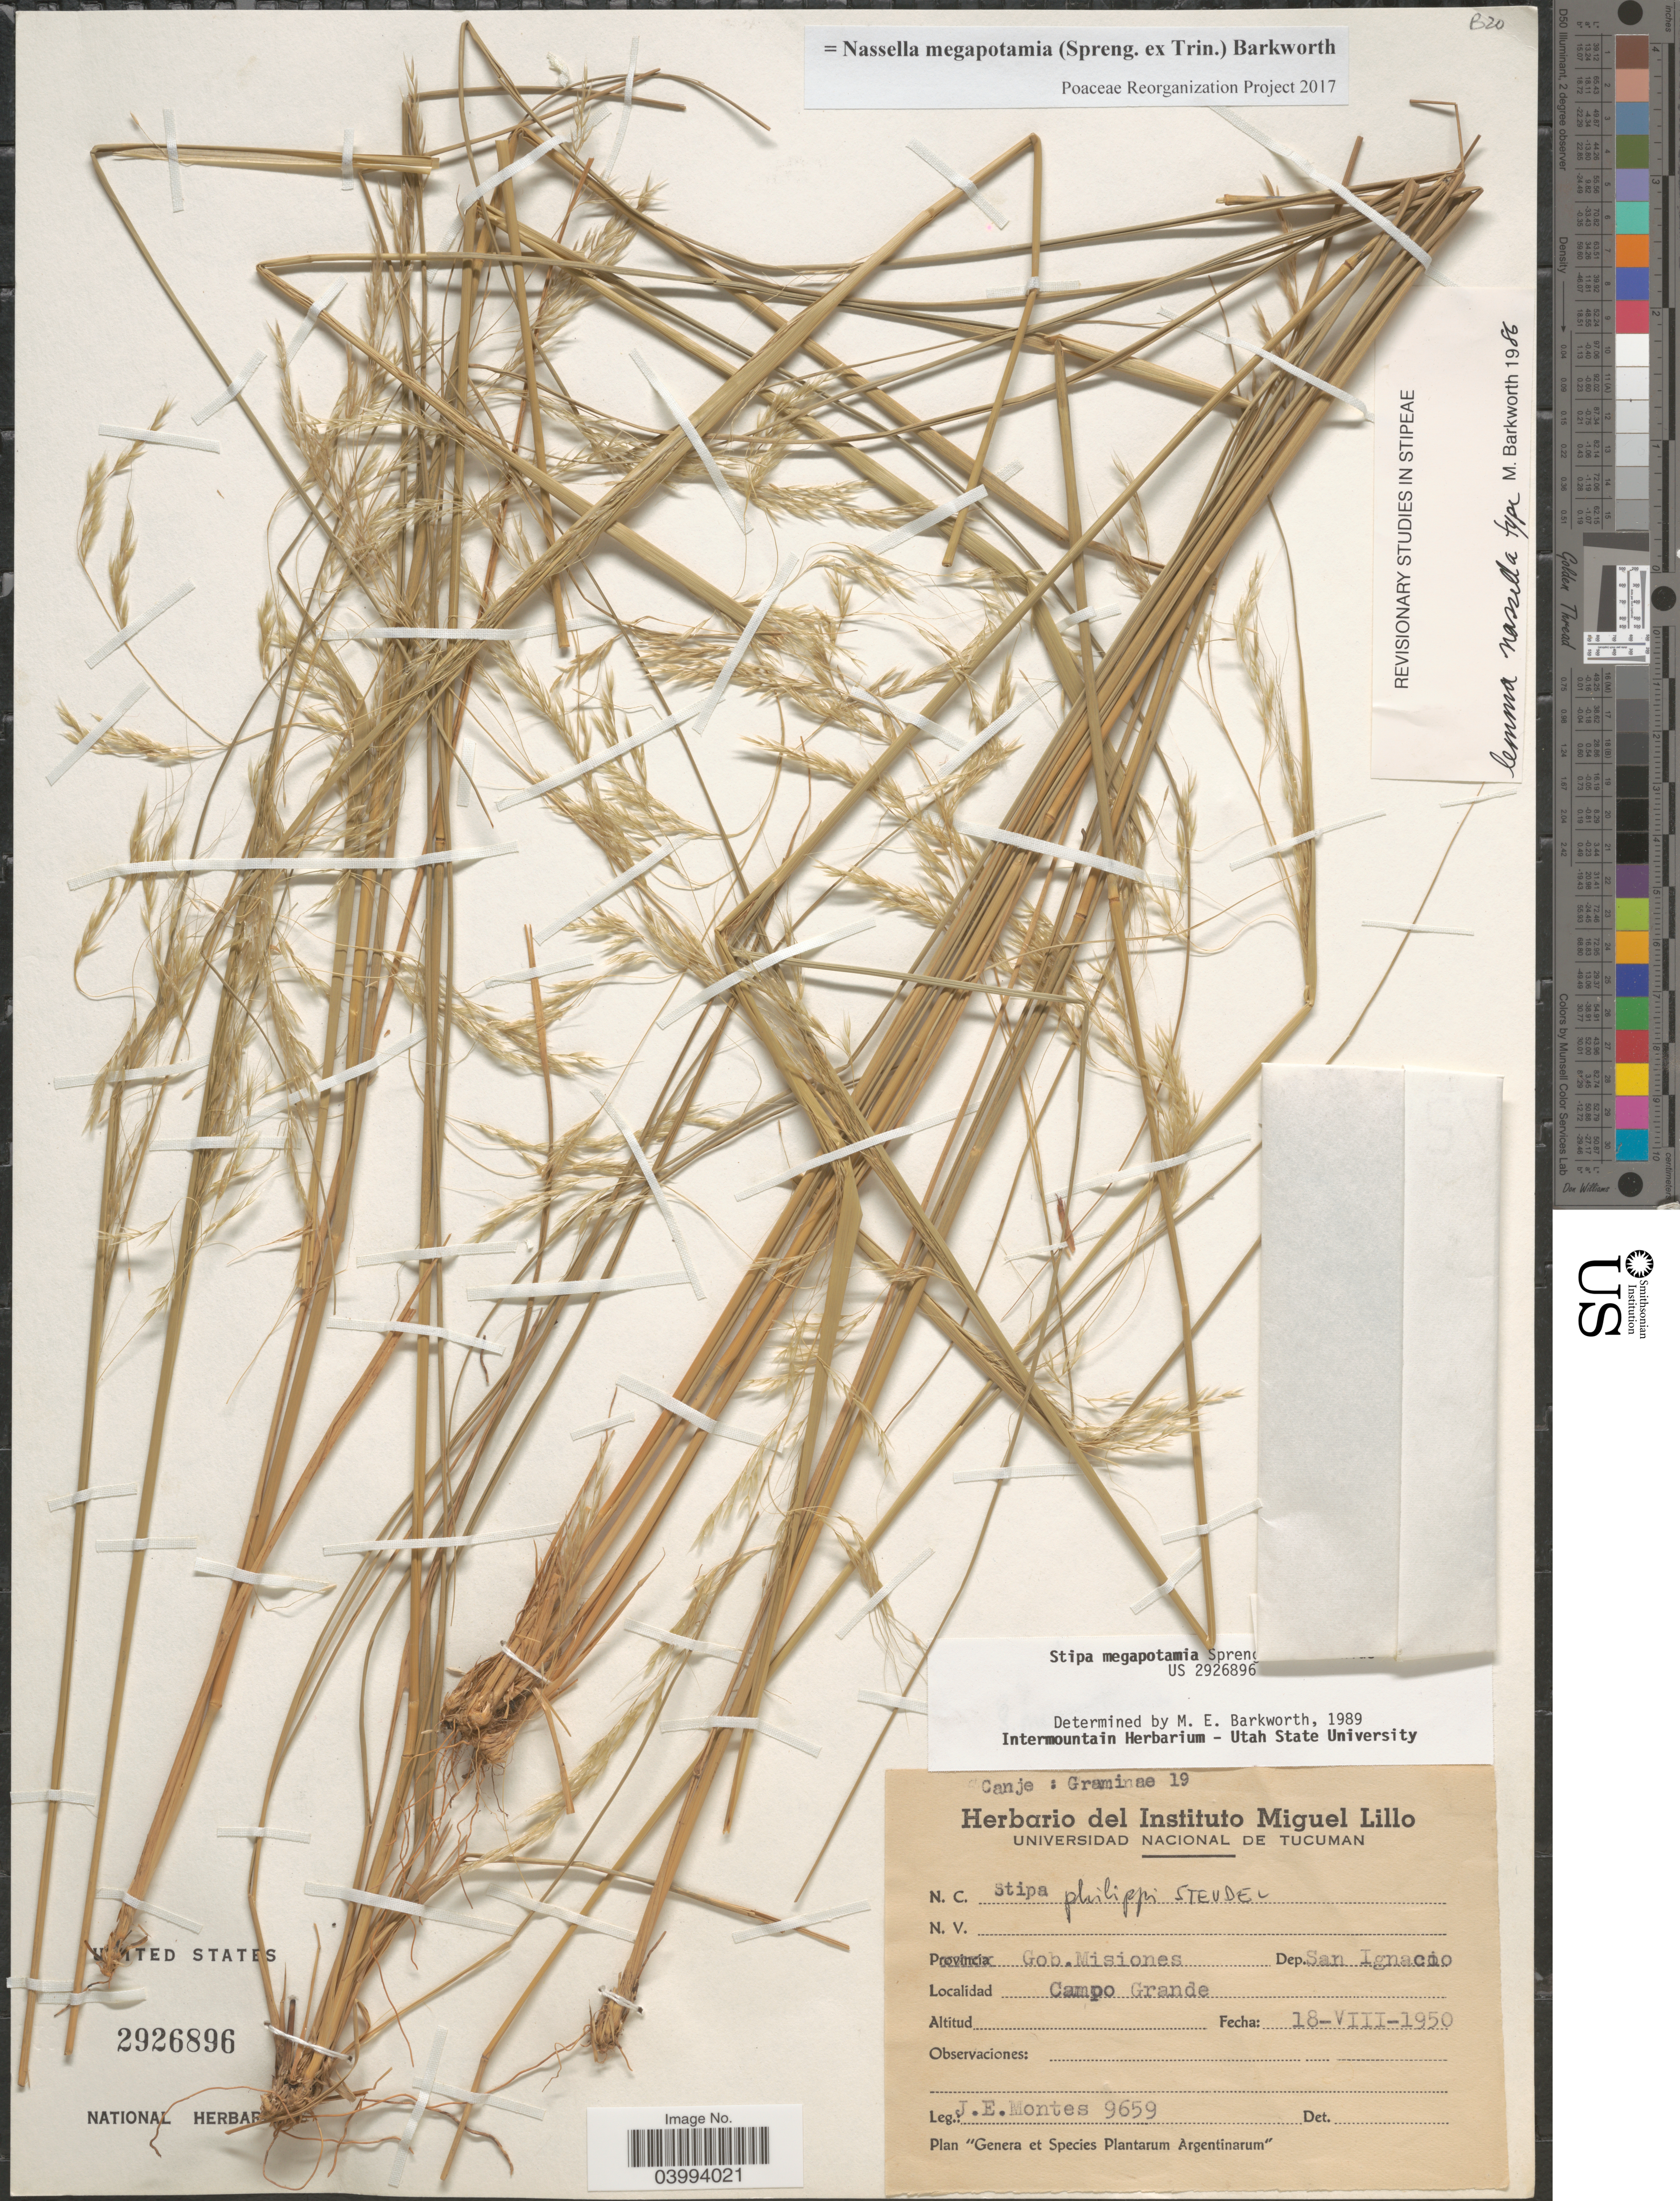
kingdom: Plantae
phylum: Tracheophyta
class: Liliopsida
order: Poales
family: Poaceae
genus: Nassella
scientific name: Nassella megapotamia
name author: (Spreng. ex Trin.) Barkworth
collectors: J. E. Montes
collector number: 9659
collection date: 1950-08-18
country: Argentina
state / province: Misiones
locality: Gob. Misiones. Dep. San Ignacio. Campo Grande.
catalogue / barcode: US 2926896